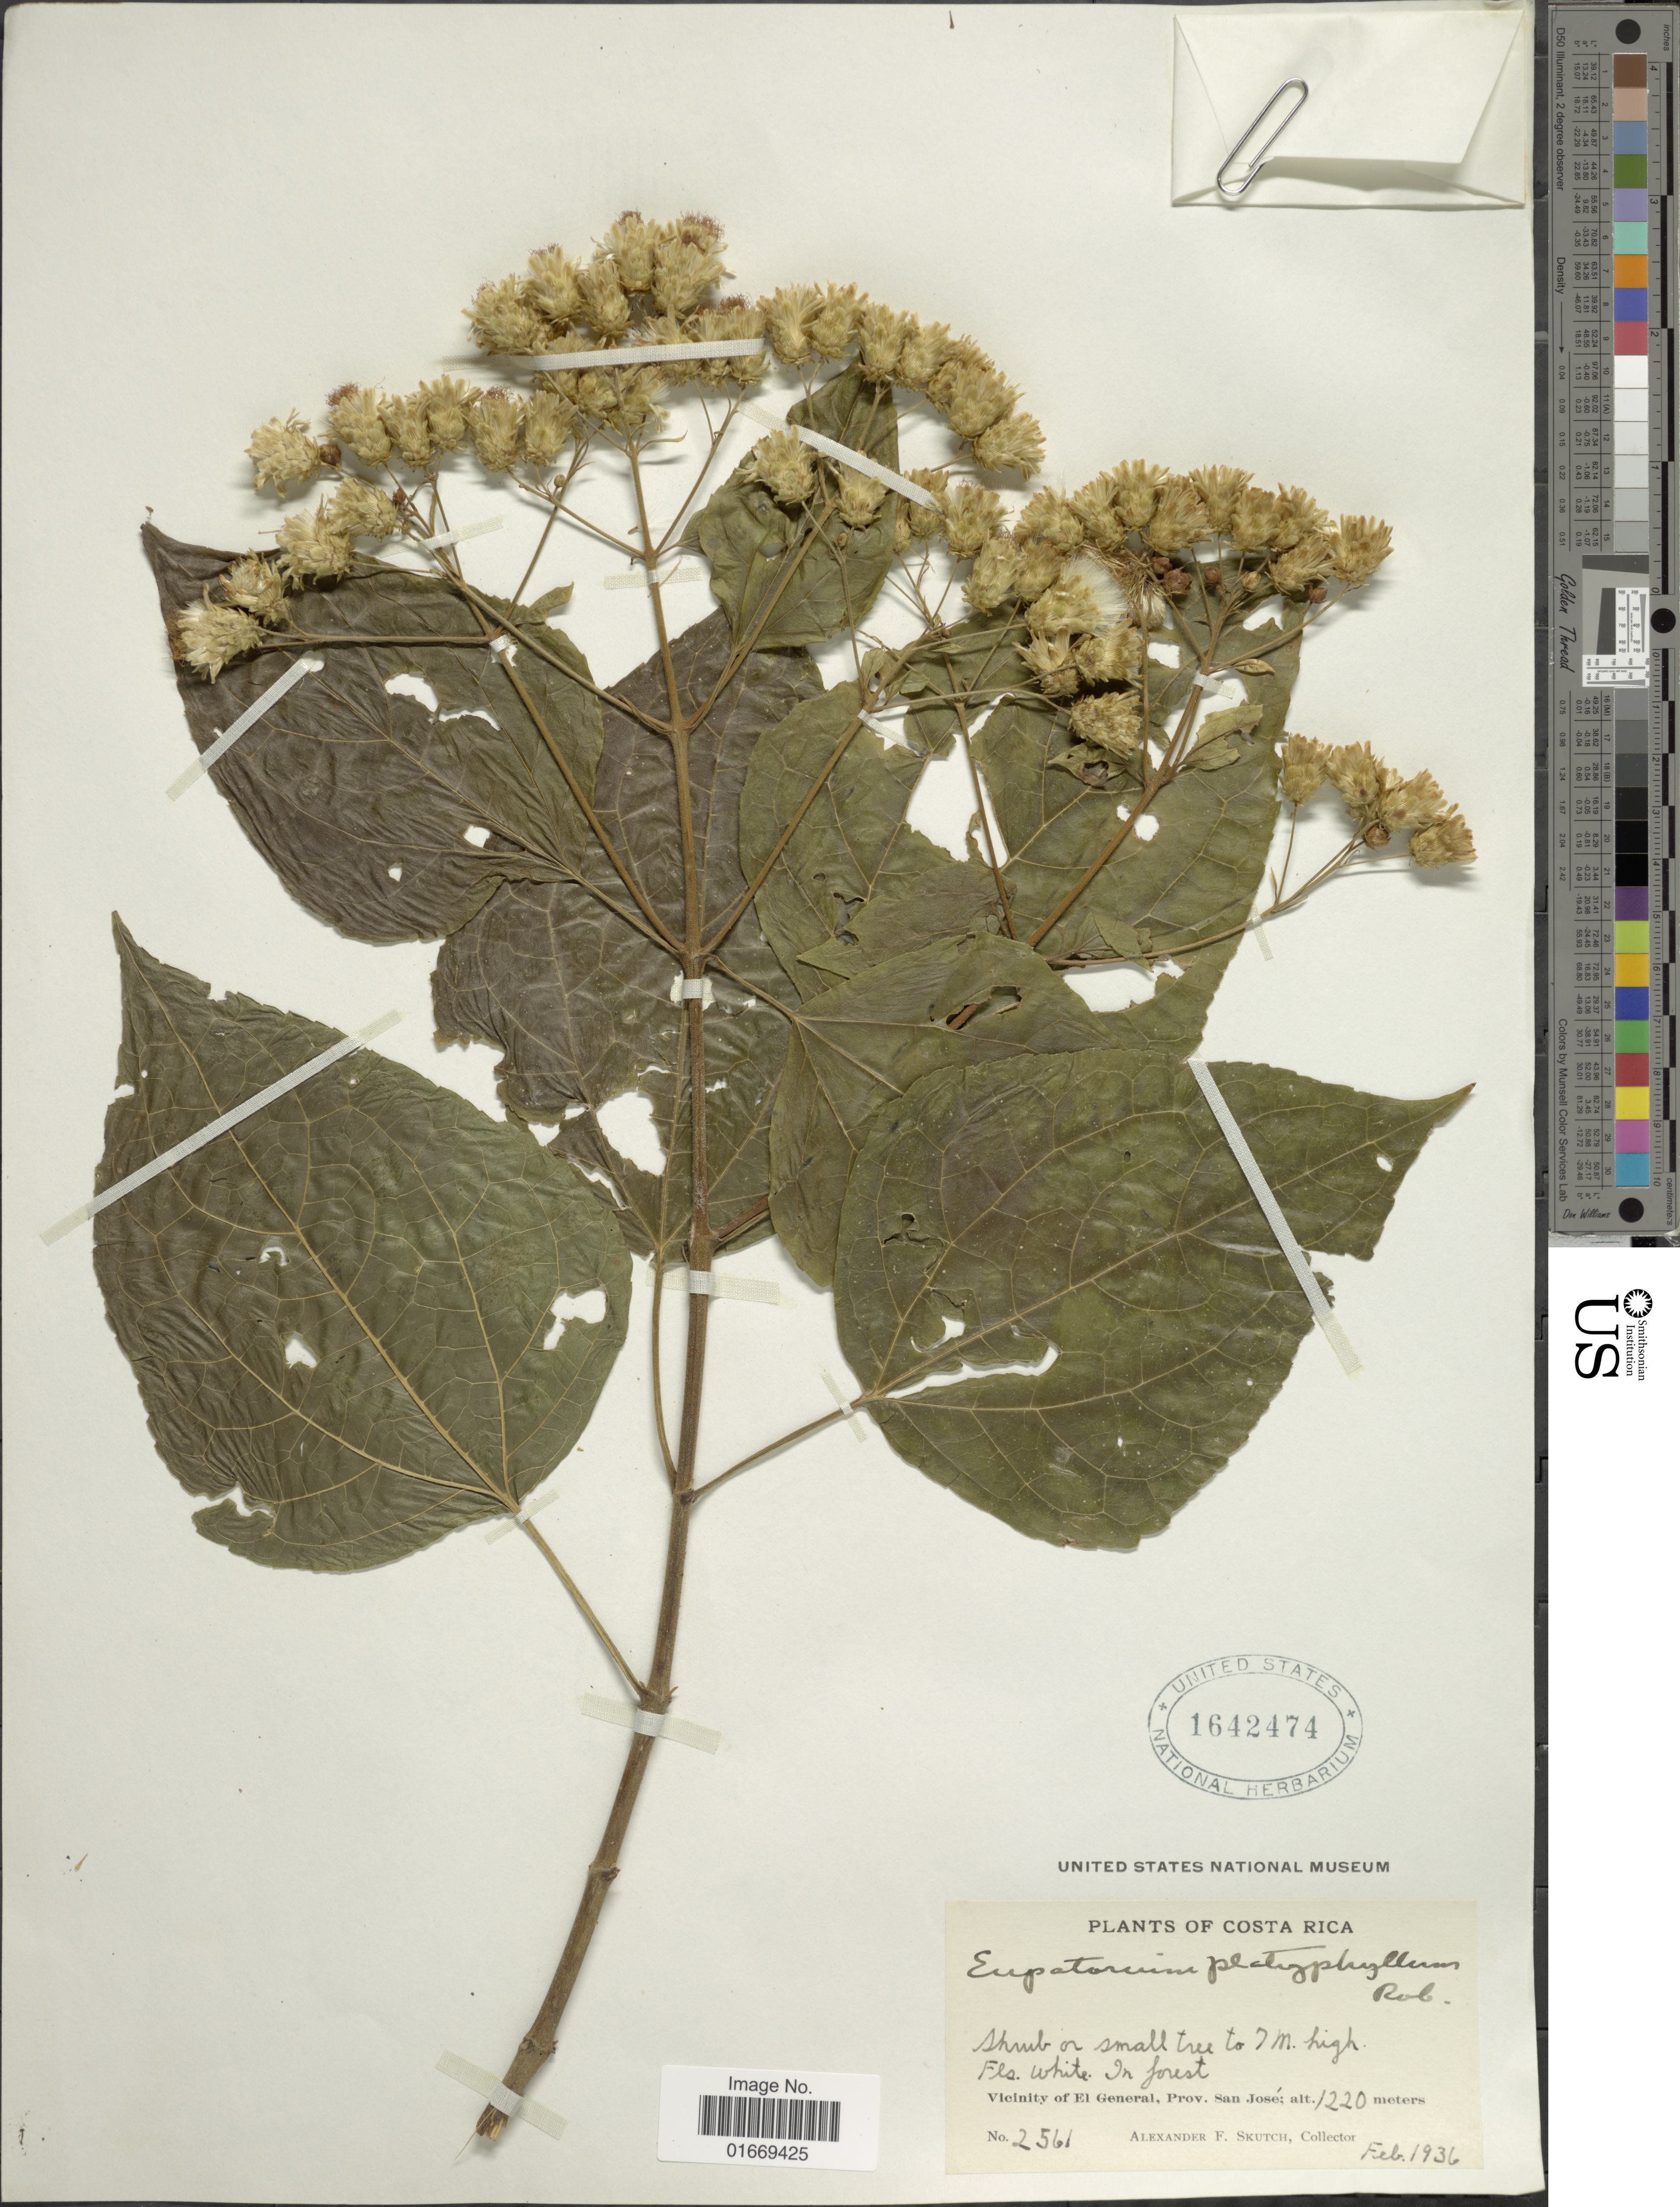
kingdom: Plantae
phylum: Tracheophyta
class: Magnoliopsida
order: Asterales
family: Asteraceae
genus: Bartlettina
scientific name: Bartlettina platyphylla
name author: (B.L. Rob.) R.M. King & H. Rob.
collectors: A. F. Skutch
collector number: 2561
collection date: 1936-02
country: Costa Rica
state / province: San José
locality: Vicinity of El General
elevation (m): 1220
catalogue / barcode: US 1642474